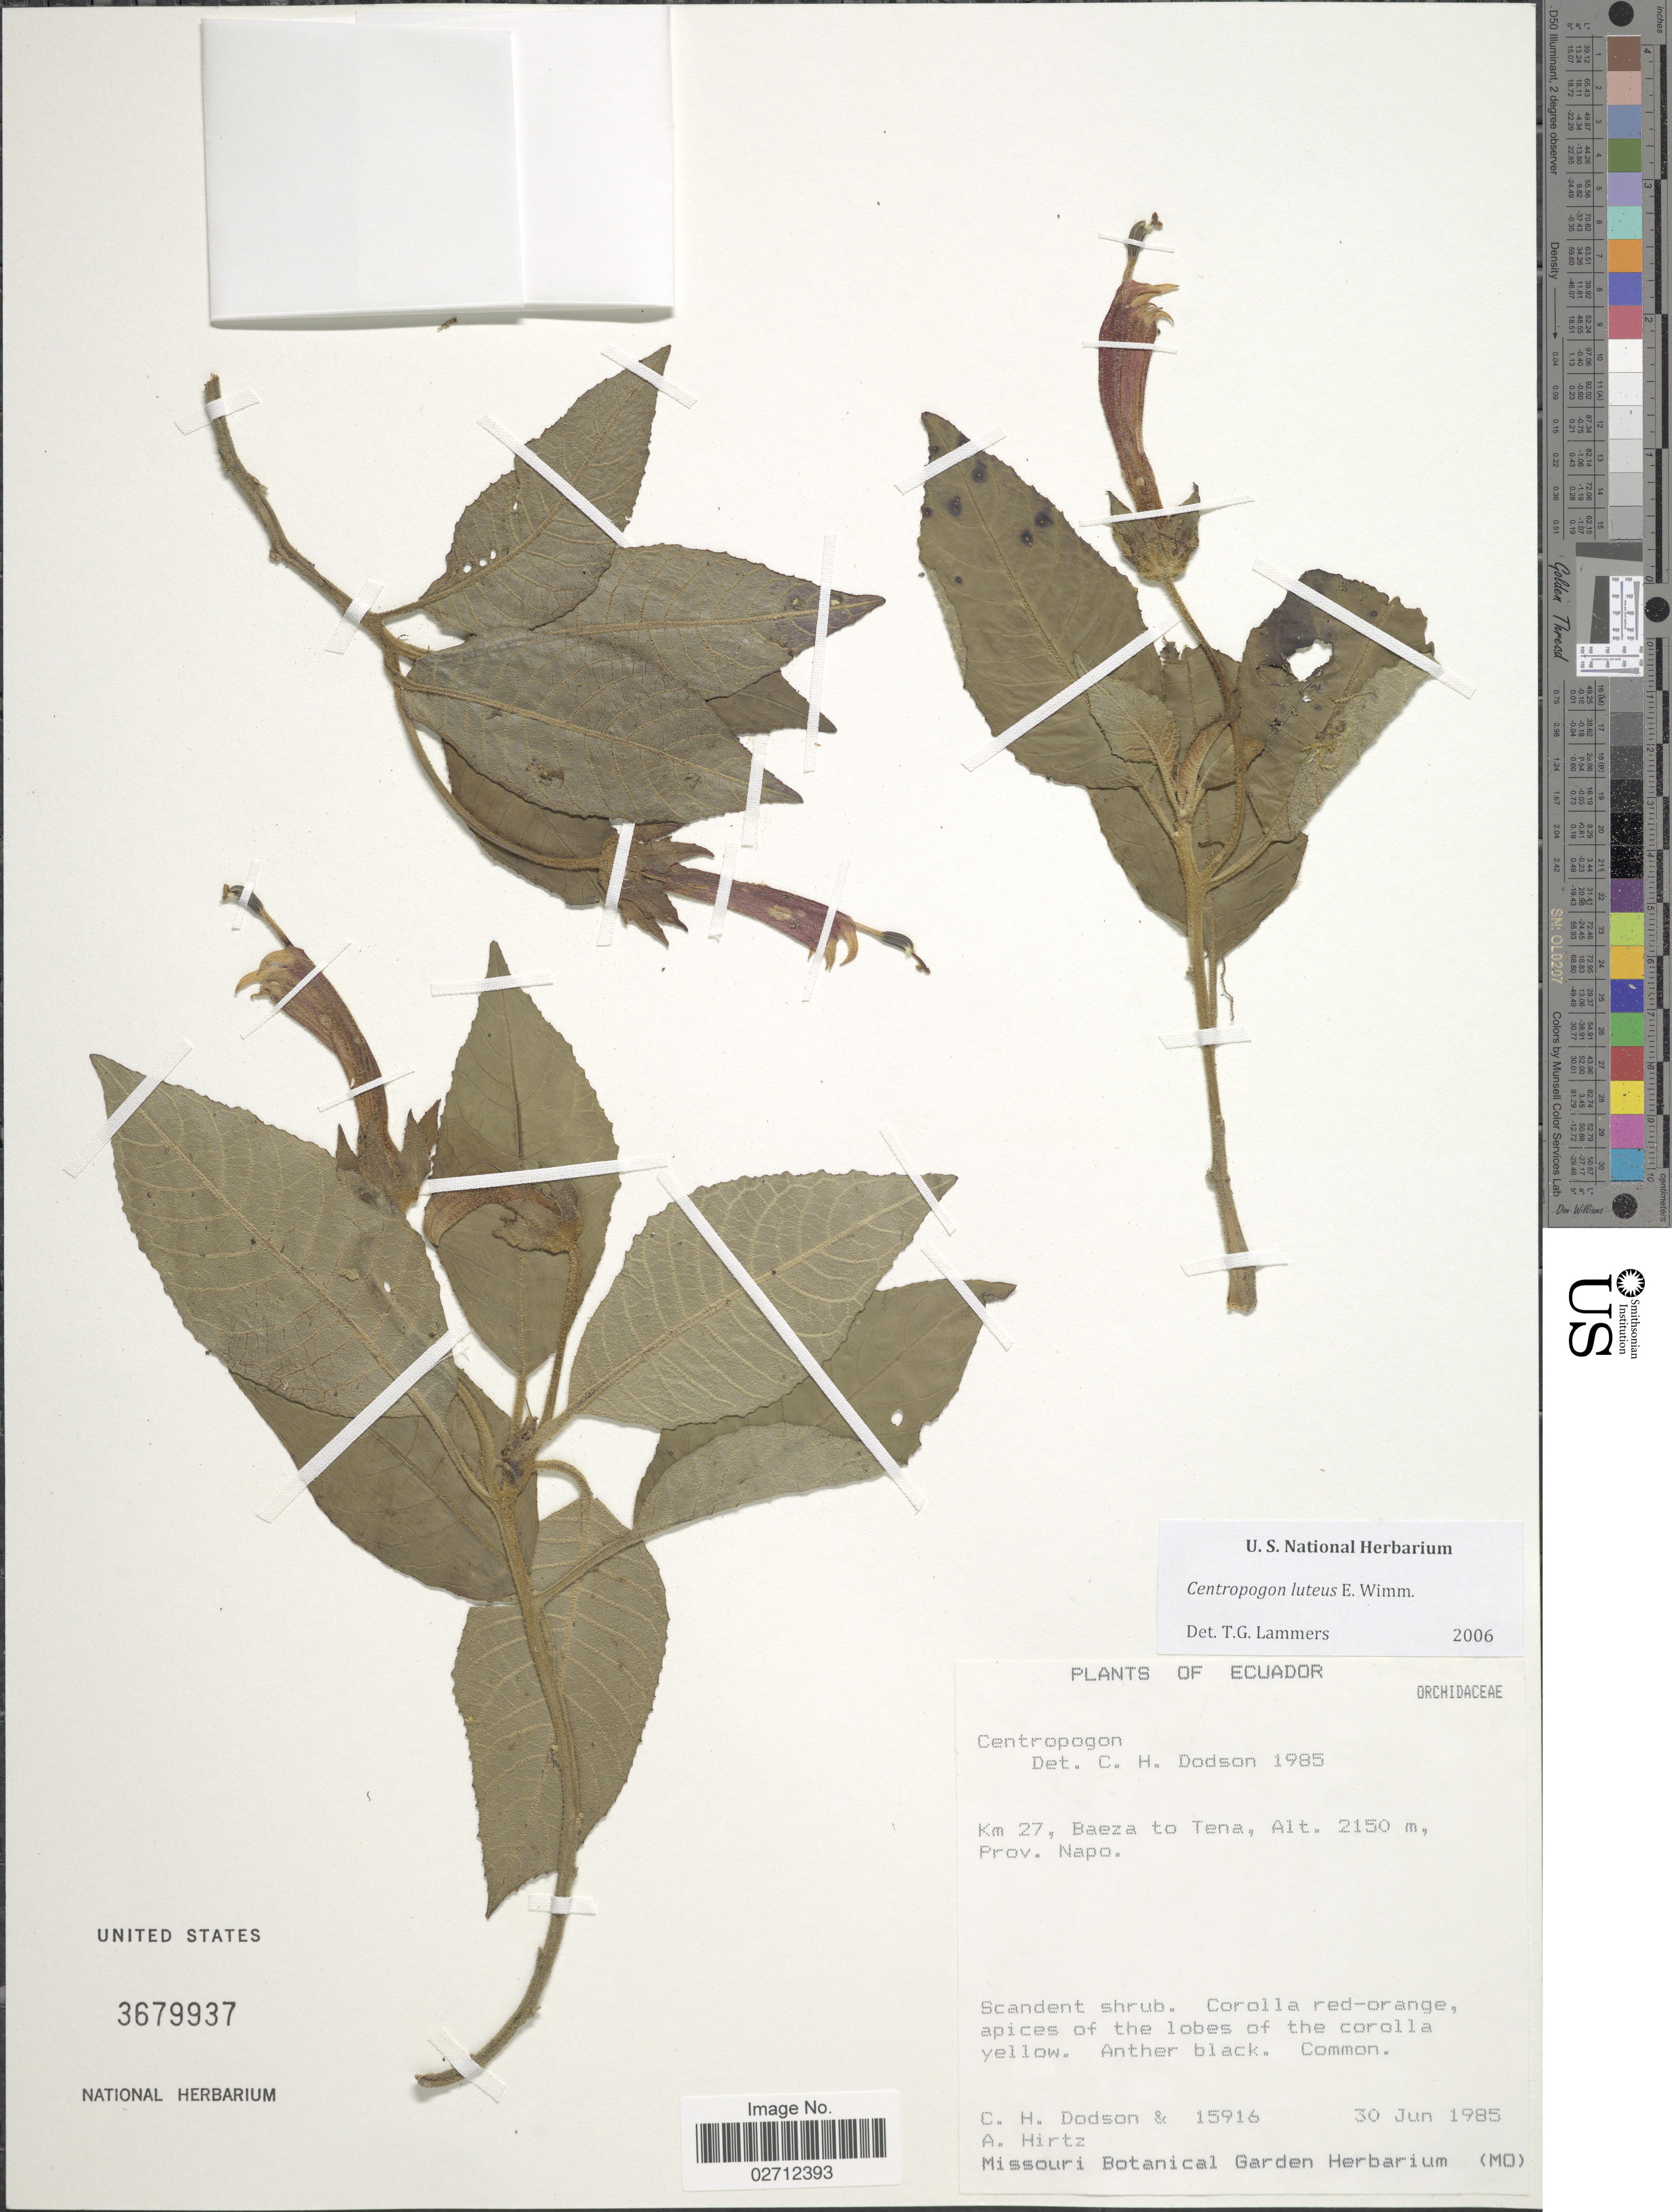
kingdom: Plantae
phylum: Tracheophyta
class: Magnoliopsida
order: Asterales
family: Campanulaceae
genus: Centropogon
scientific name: Centropogon luteus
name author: E. Wimm.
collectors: C. H. Dodson & A. Hirtz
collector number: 15916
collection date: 1985-06-30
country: Ecuador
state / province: Napo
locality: Km 27, Baeza to tena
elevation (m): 2150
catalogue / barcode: US 3679937